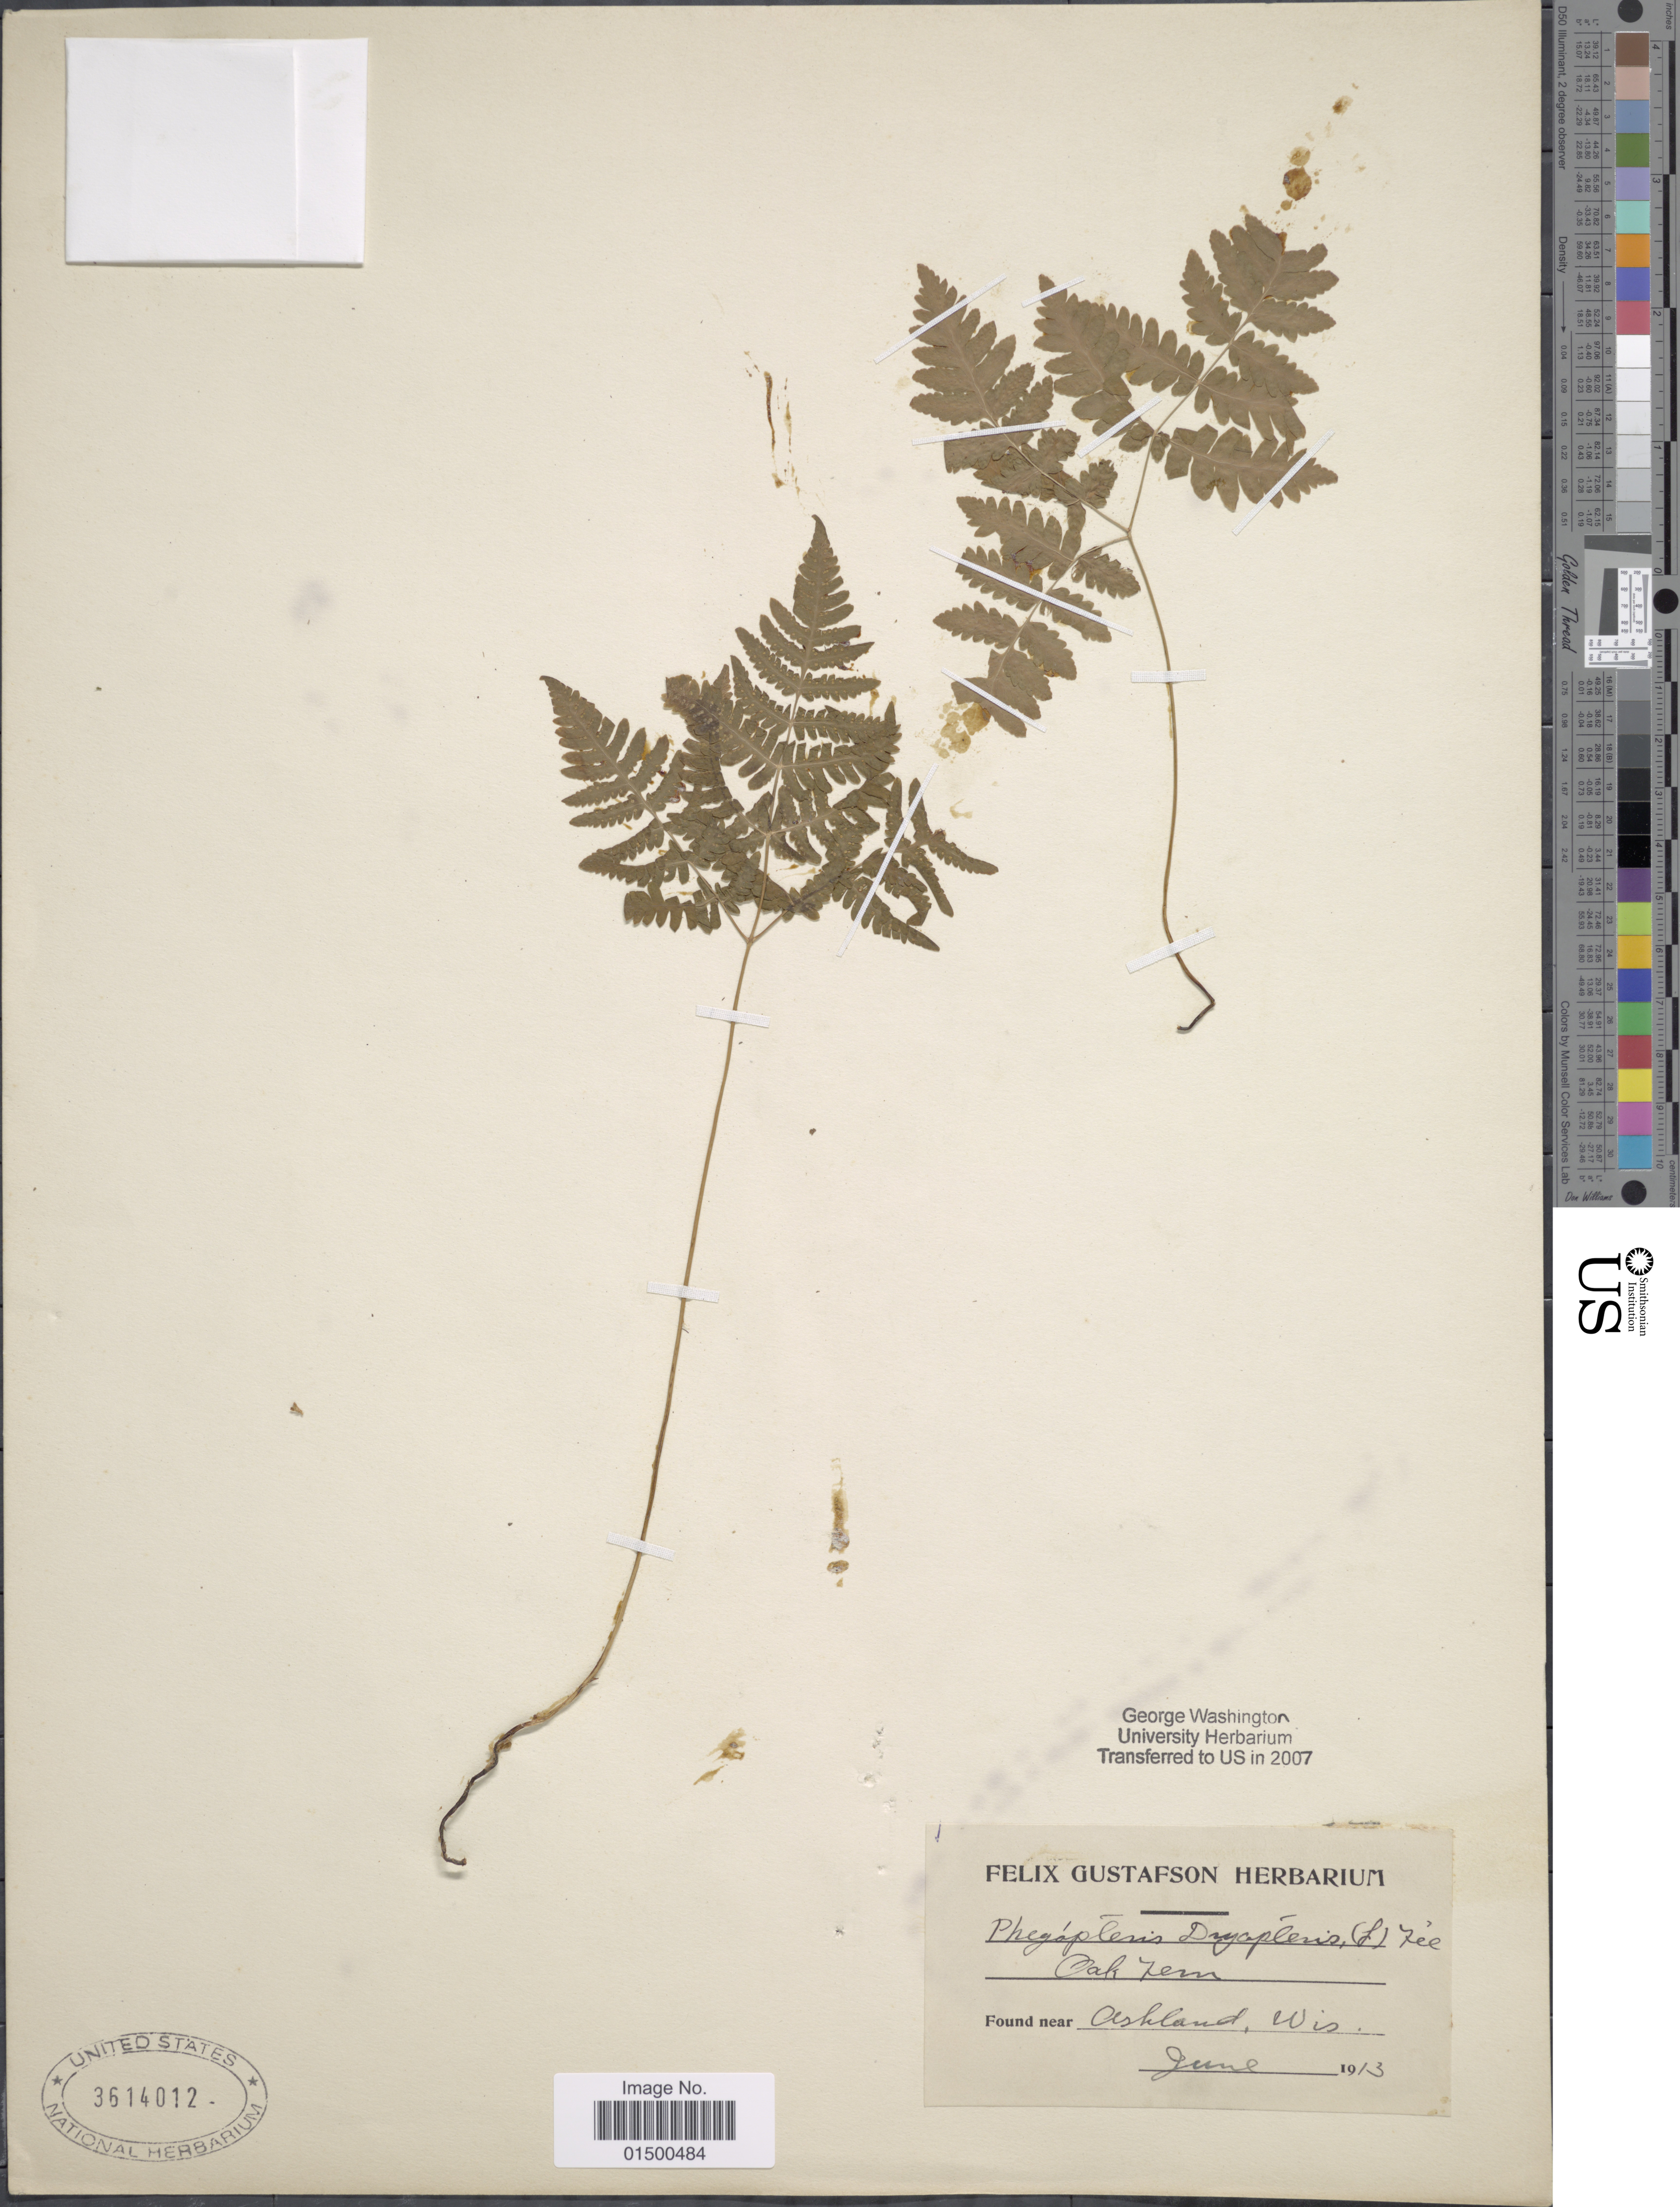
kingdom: Plantae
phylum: Tracheophyta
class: Polypodiopsida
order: Polypodiales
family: Cystopteridaceae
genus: Gymnocarpium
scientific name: Gymnocarpium dryopteris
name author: (L.) Newman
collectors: ex herb. Felix Gustafson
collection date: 1913-06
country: United States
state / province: Wisconsin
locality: Near Oakland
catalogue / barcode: US 3614012